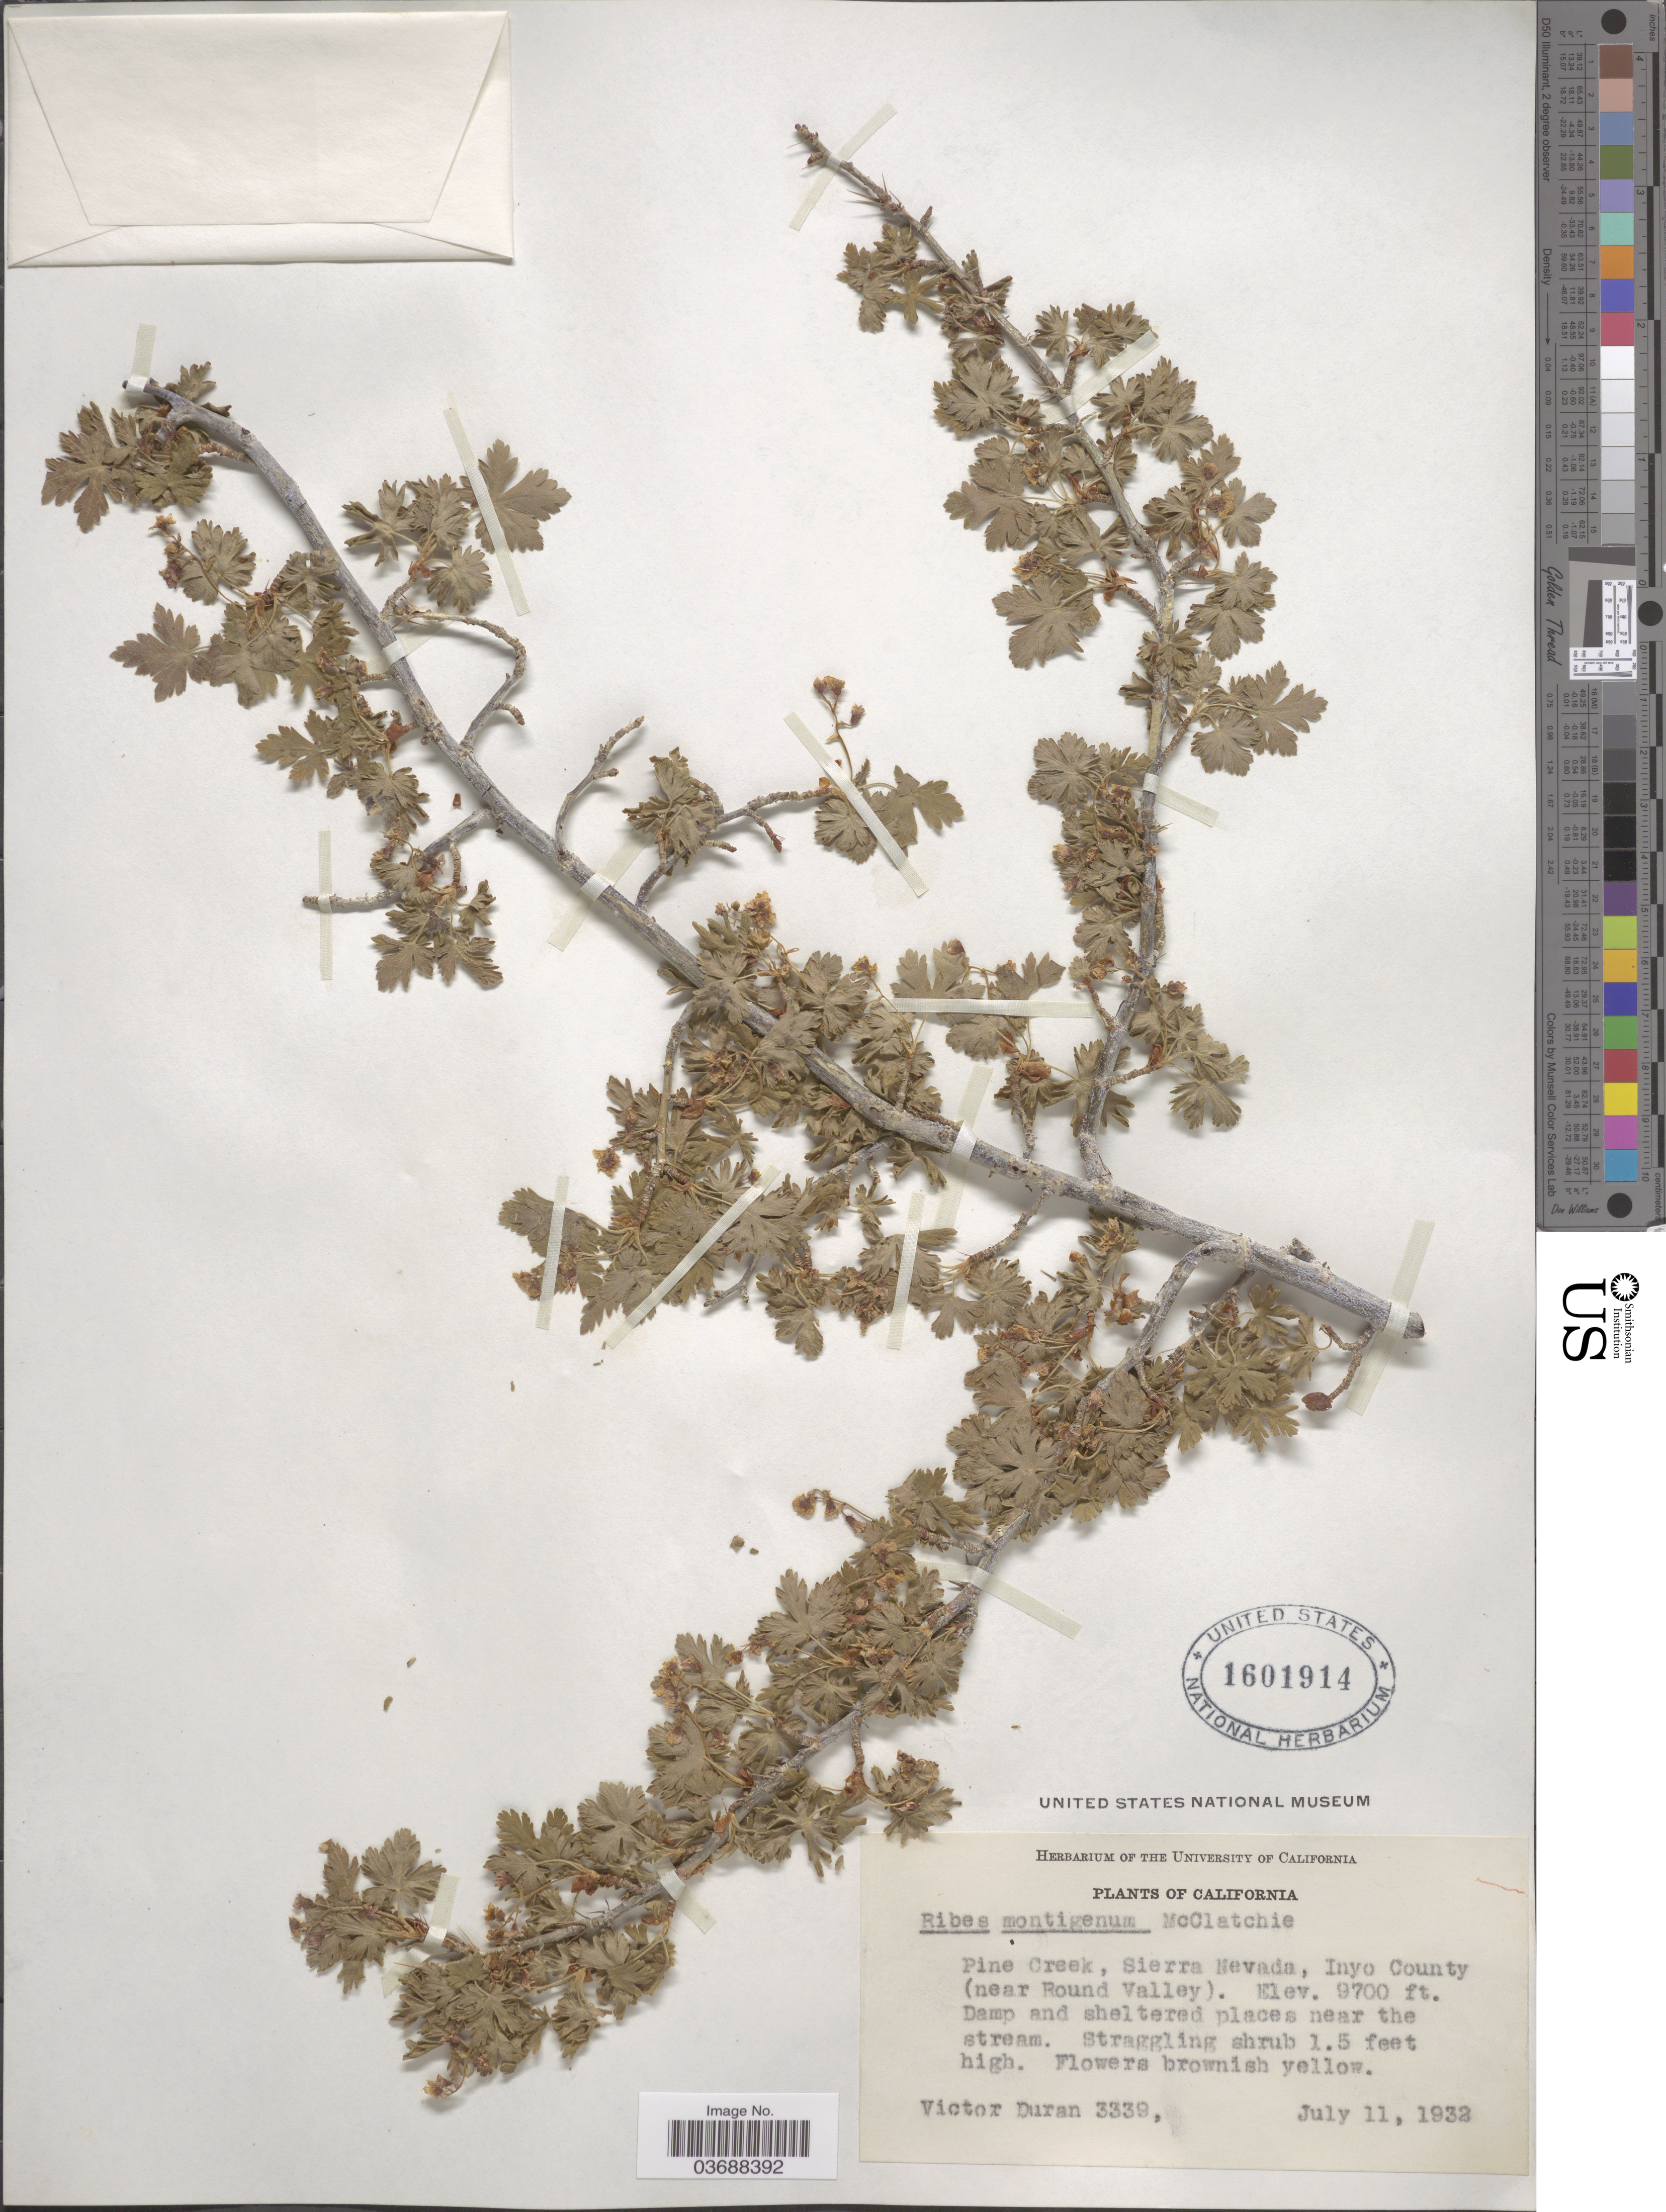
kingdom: Plantae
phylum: Tracheophyta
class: Magnoliopsida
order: Saxifragales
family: Grossulariaceae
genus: Ribes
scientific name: Ribes montigenum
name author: McClatchie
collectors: V. Duran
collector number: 3339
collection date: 1932-07-11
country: United States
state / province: California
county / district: Inyo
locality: Pine Creek, Sierra Nevada, Inyo County (near Round Valley).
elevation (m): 2957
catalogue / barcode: US 1601914